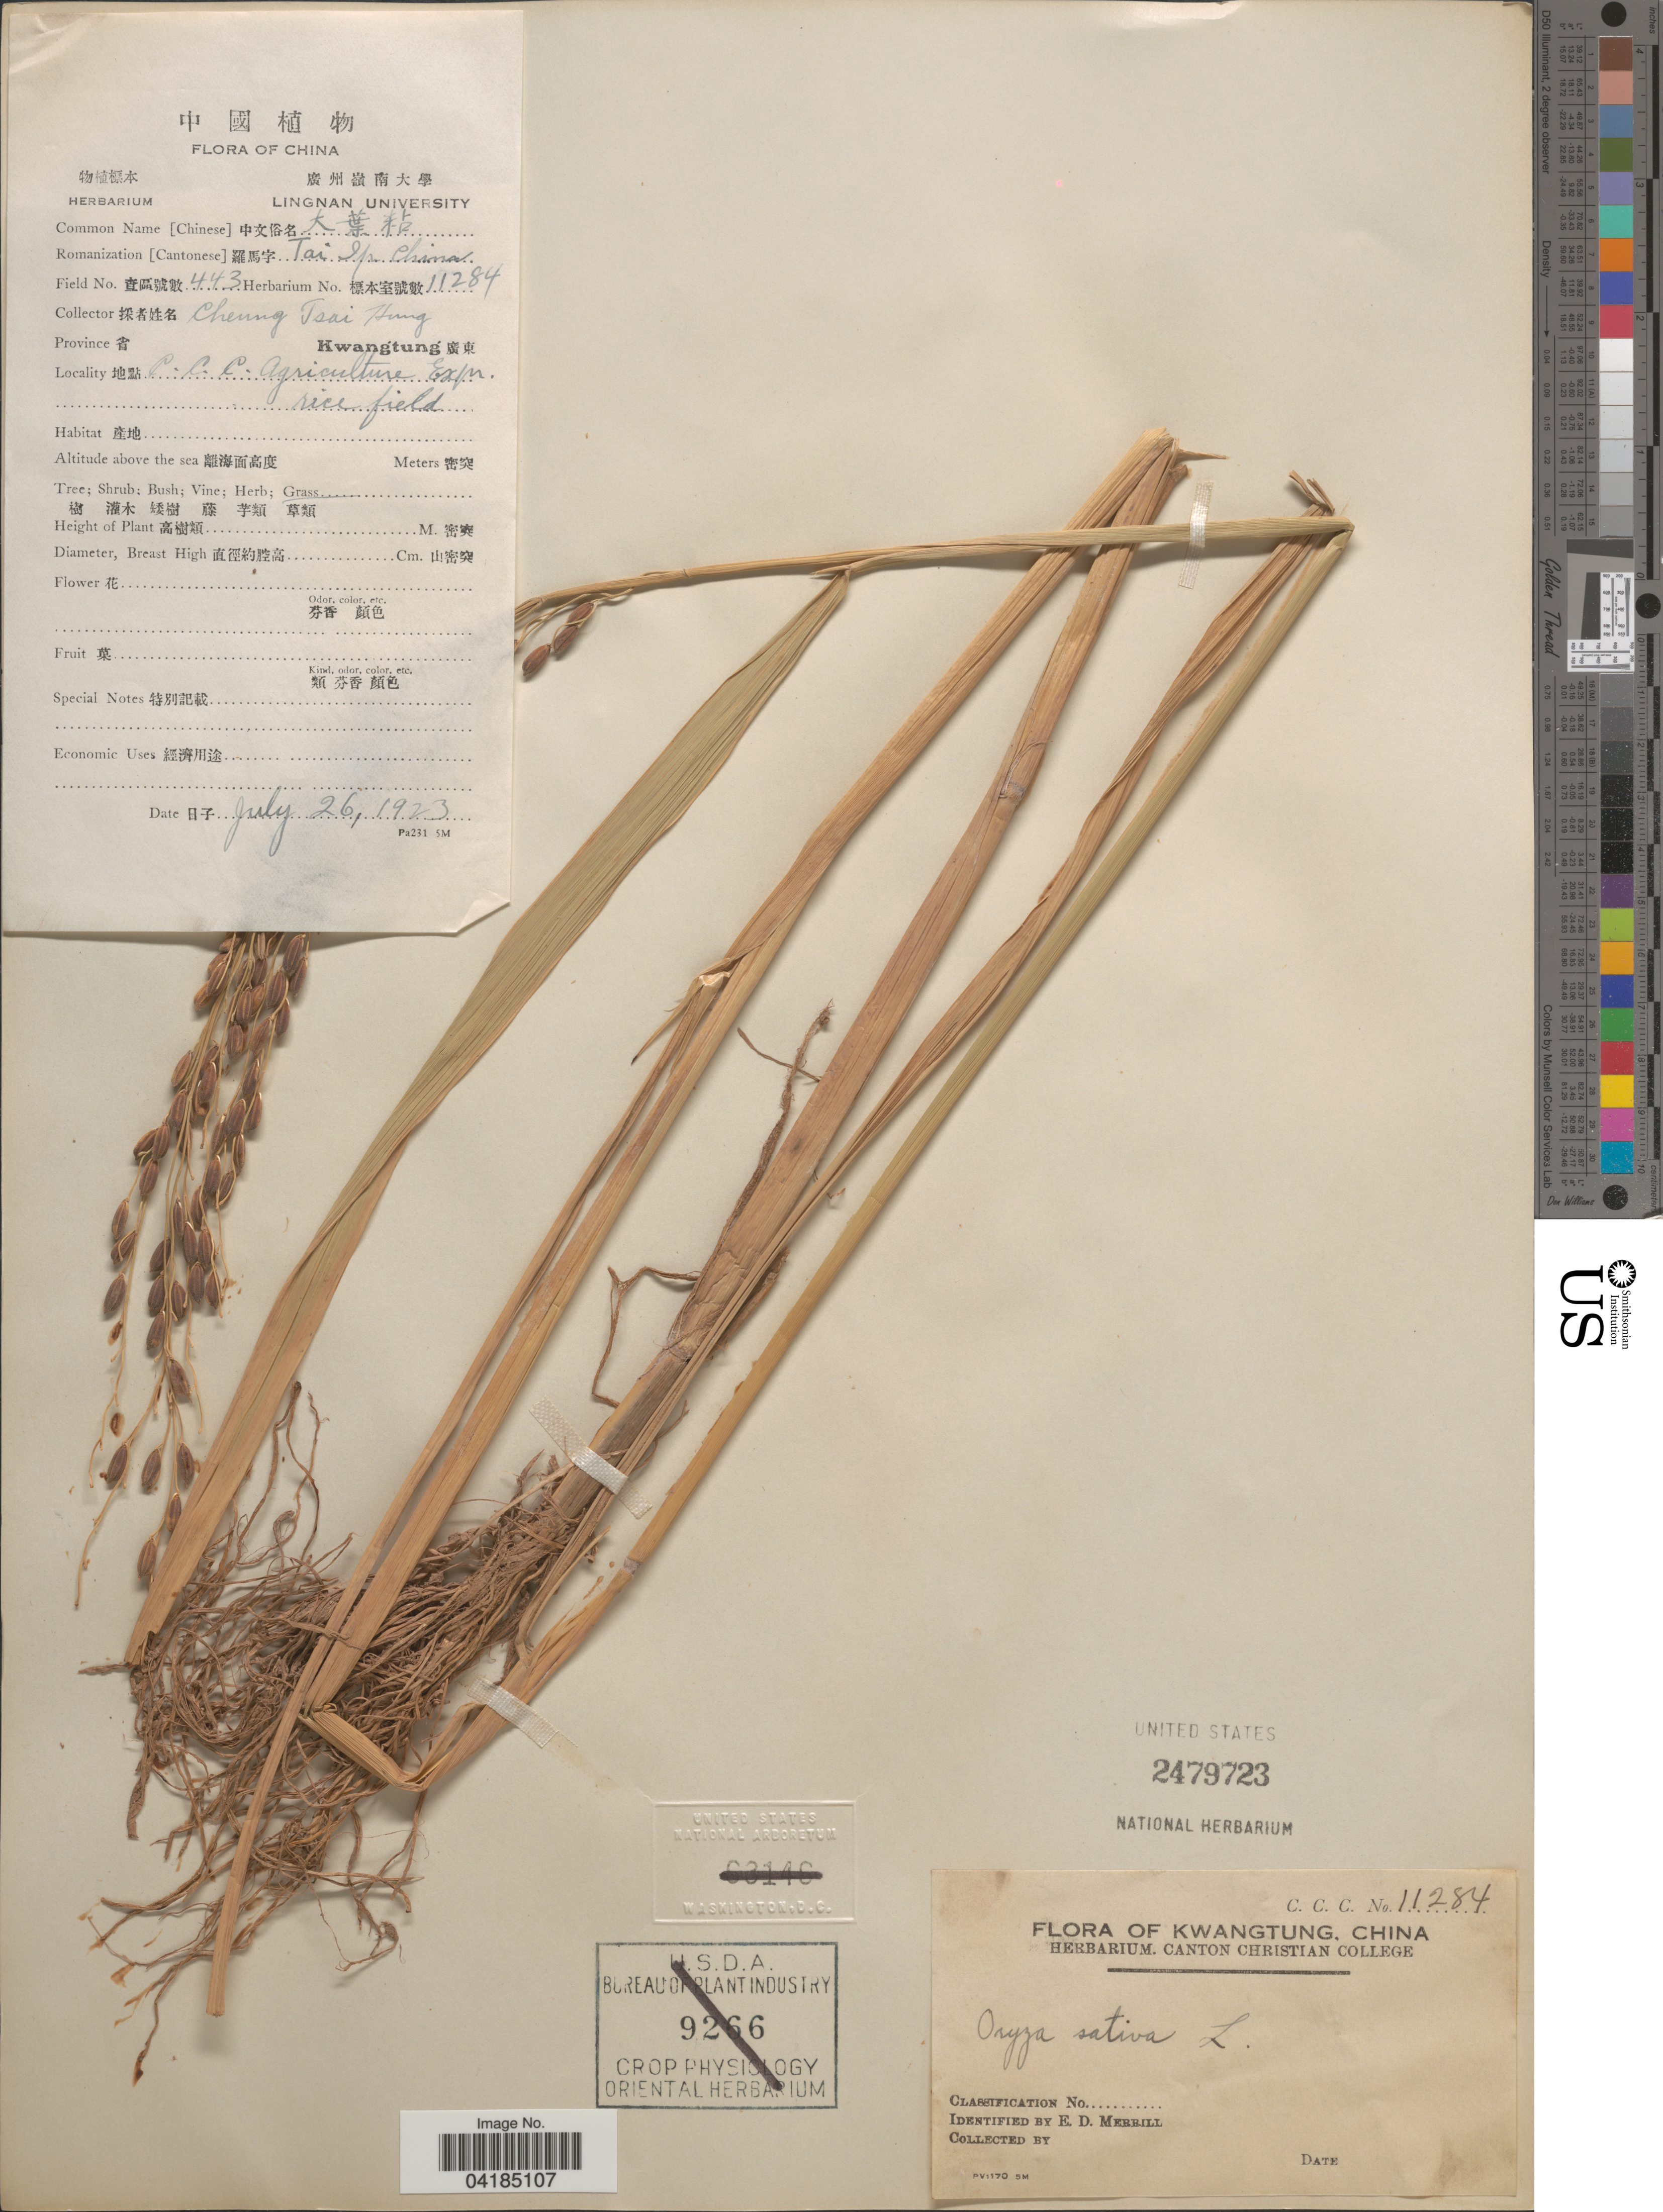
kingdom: Plantae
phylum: Tracheophyta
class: Liliopsida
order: Poales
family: Poaceae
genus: Oryza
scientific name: Oryza sativa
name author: L.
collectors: Cheung Tsai Hung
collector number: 443/11284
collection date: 1923-07-26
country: China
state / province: Guangdong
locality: Province Kwangtung. X. C.C.C. Agriculture Expr. rice field.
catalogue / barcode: US 2479723